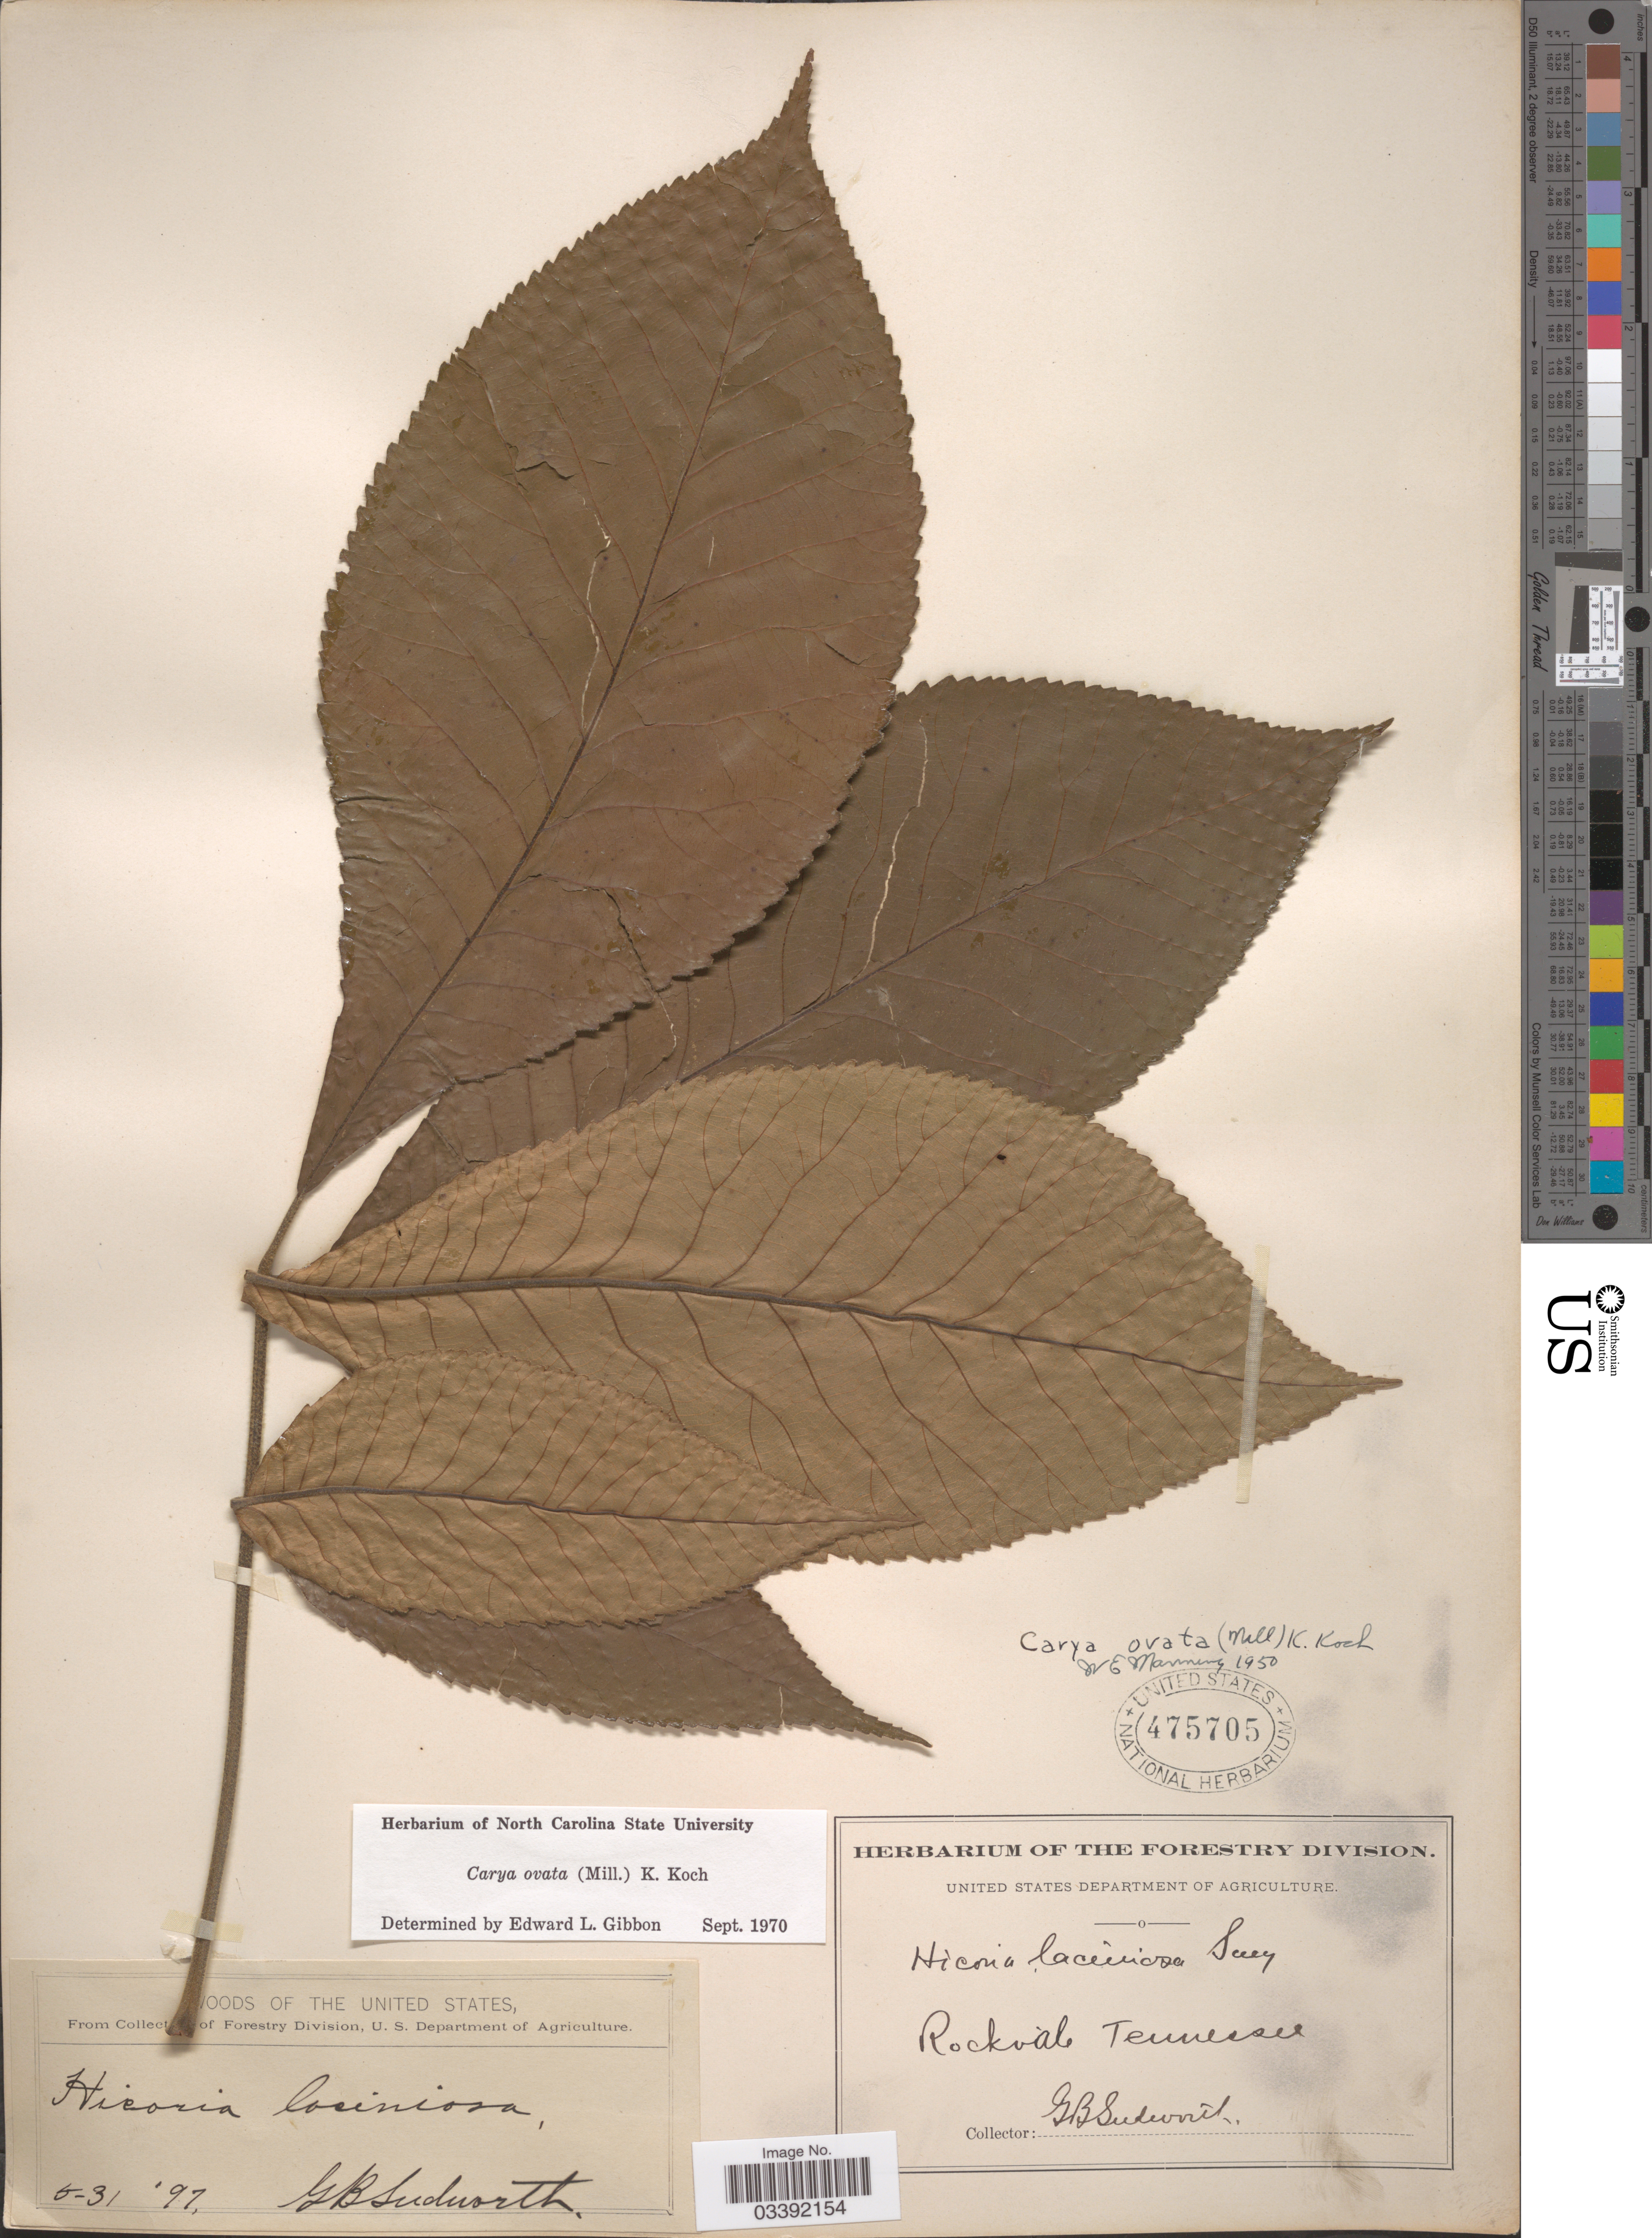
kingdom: Plantae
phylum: Tracheophyta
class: Magnoliopsida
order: Fagales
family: Juglandaceae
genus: Carya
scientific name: Carya ovata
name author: (Mill.) K. Koch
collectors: G. B. Sudworth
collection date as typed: Transcribed d/m/y: 31/5/97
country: United States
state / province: Tennessee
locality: Rockvale.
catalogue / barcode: US 475705